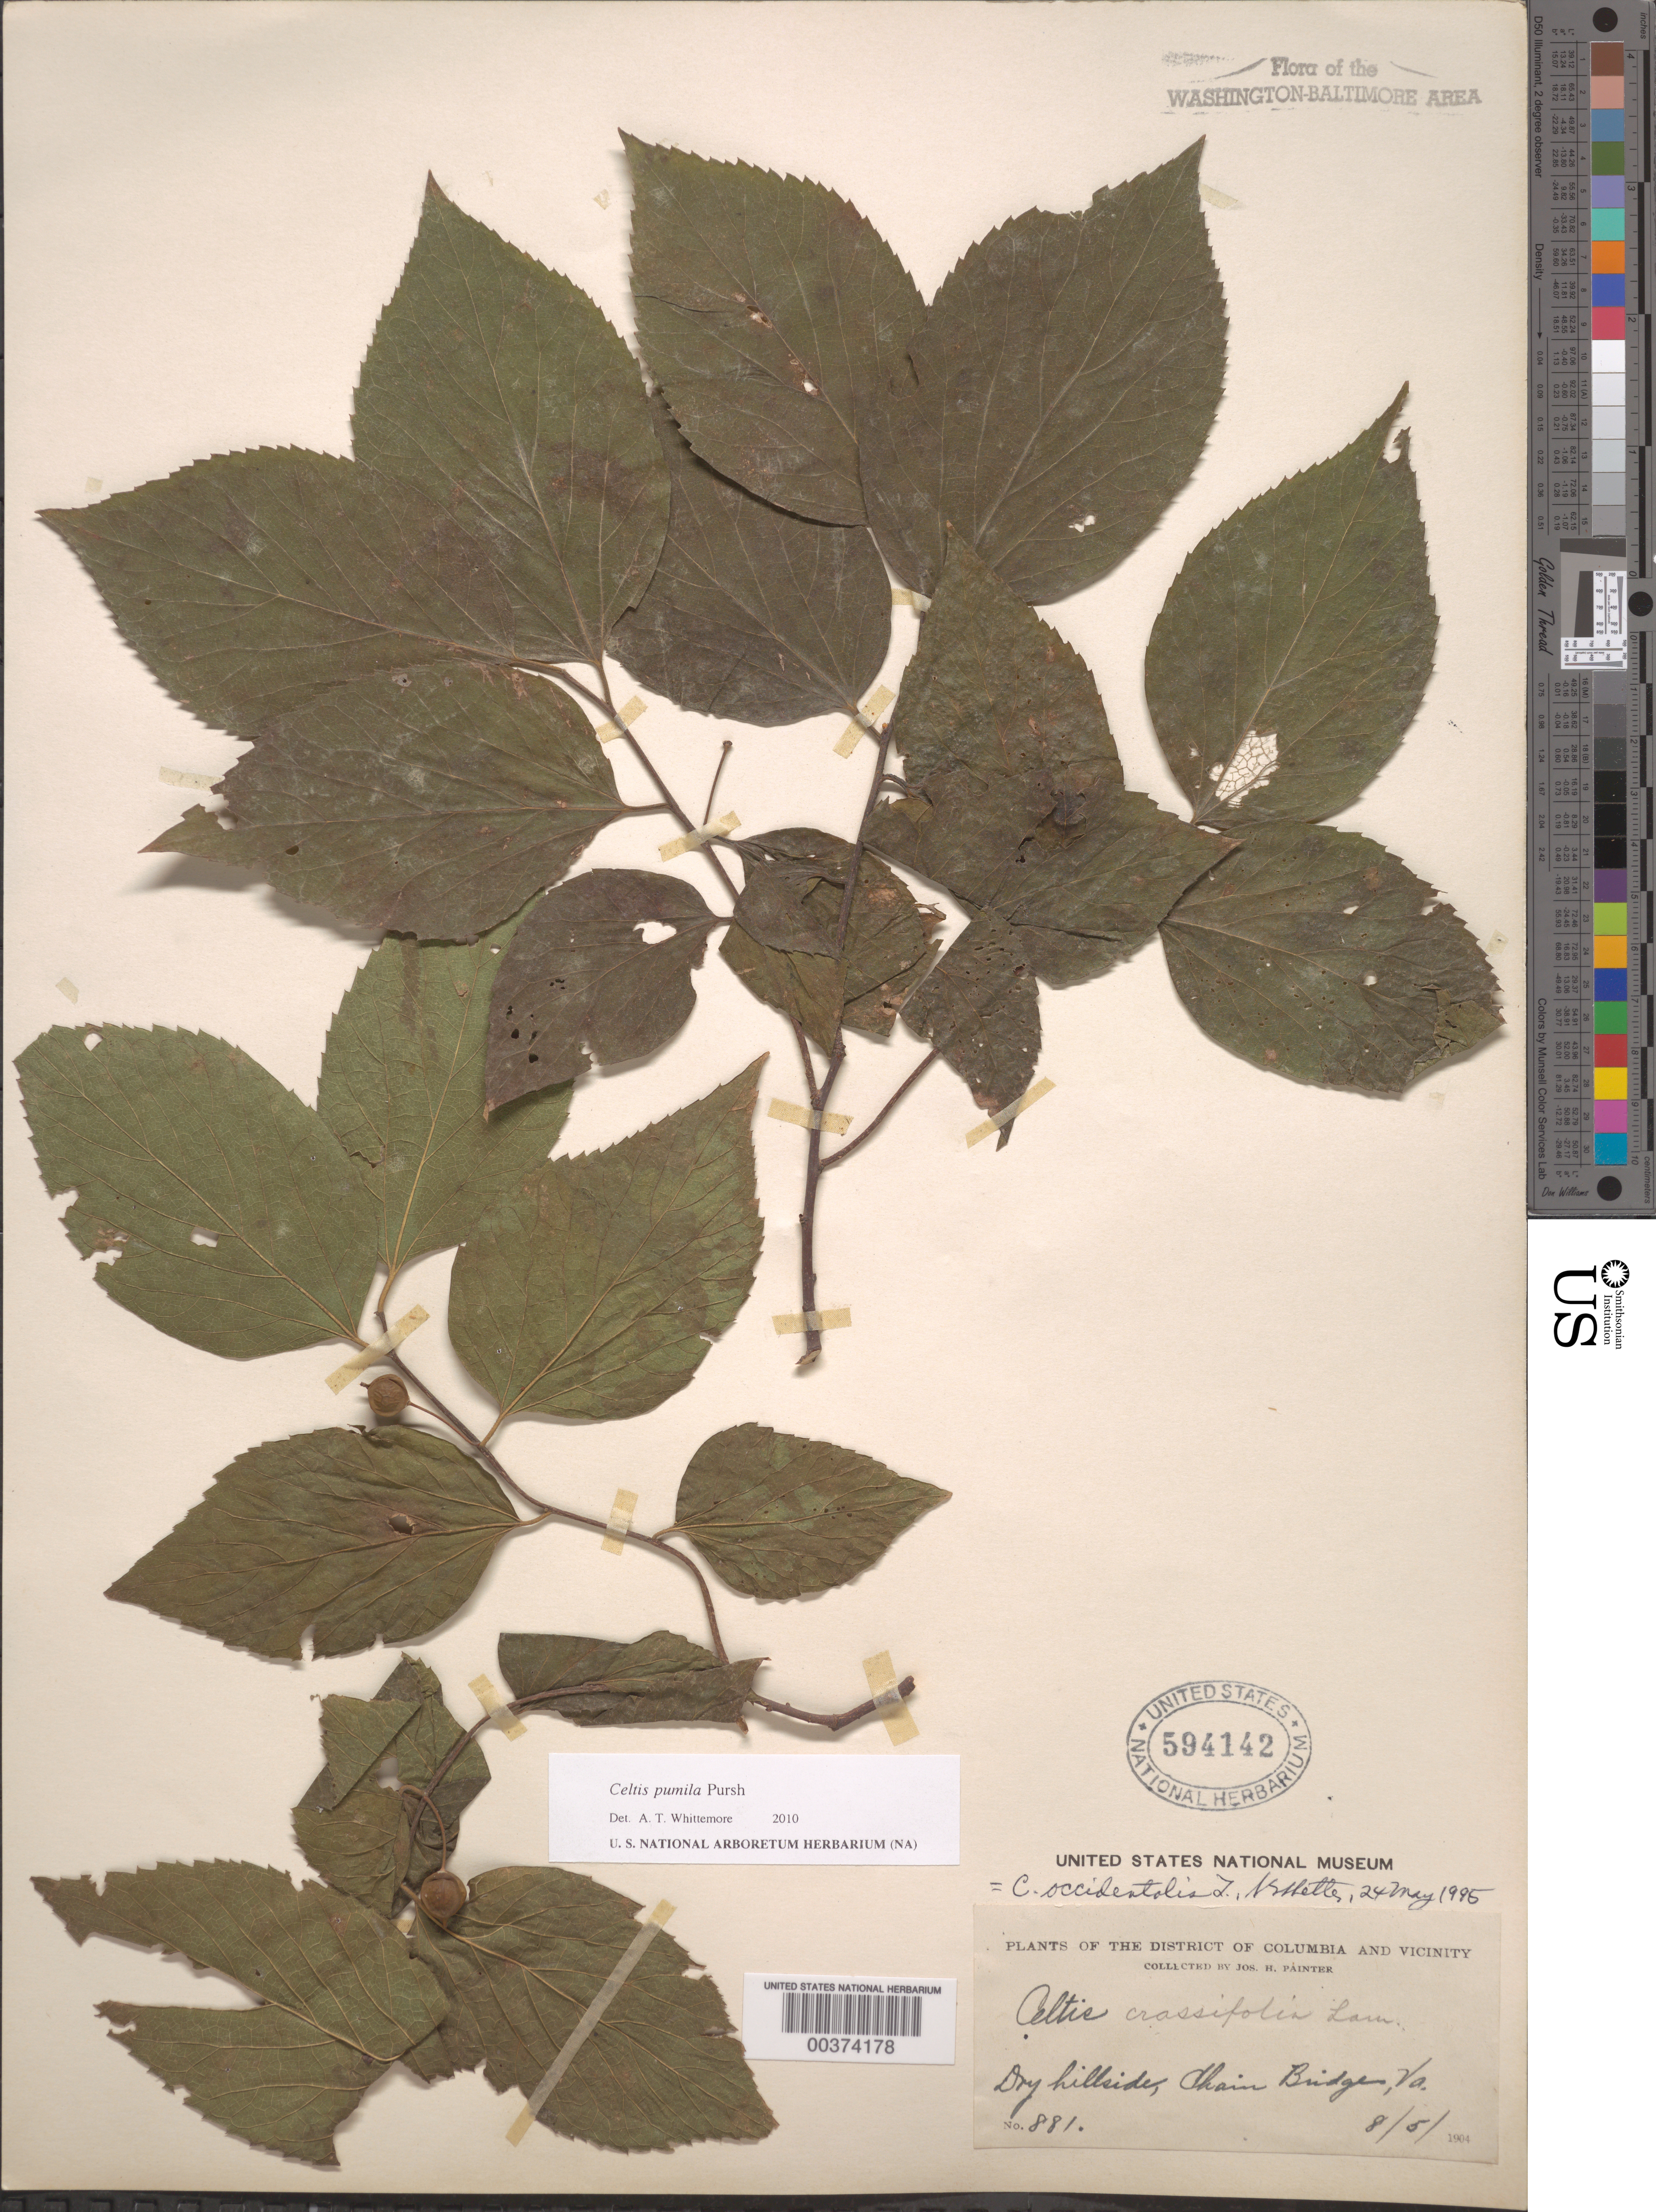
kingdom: Plantae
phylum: Tracheophyta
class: Magnoliopsida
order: Rosales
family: Cannabaceae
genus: Celtis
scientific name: Celtis pumila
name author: Pursh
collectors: J. H. Painter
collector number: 881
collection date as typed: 05 Aug 1904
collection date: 1904-08-05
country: United States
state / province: Virginia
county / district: Fairfax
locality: Chain Bridge C. and O. Canal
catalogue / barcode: US 594142